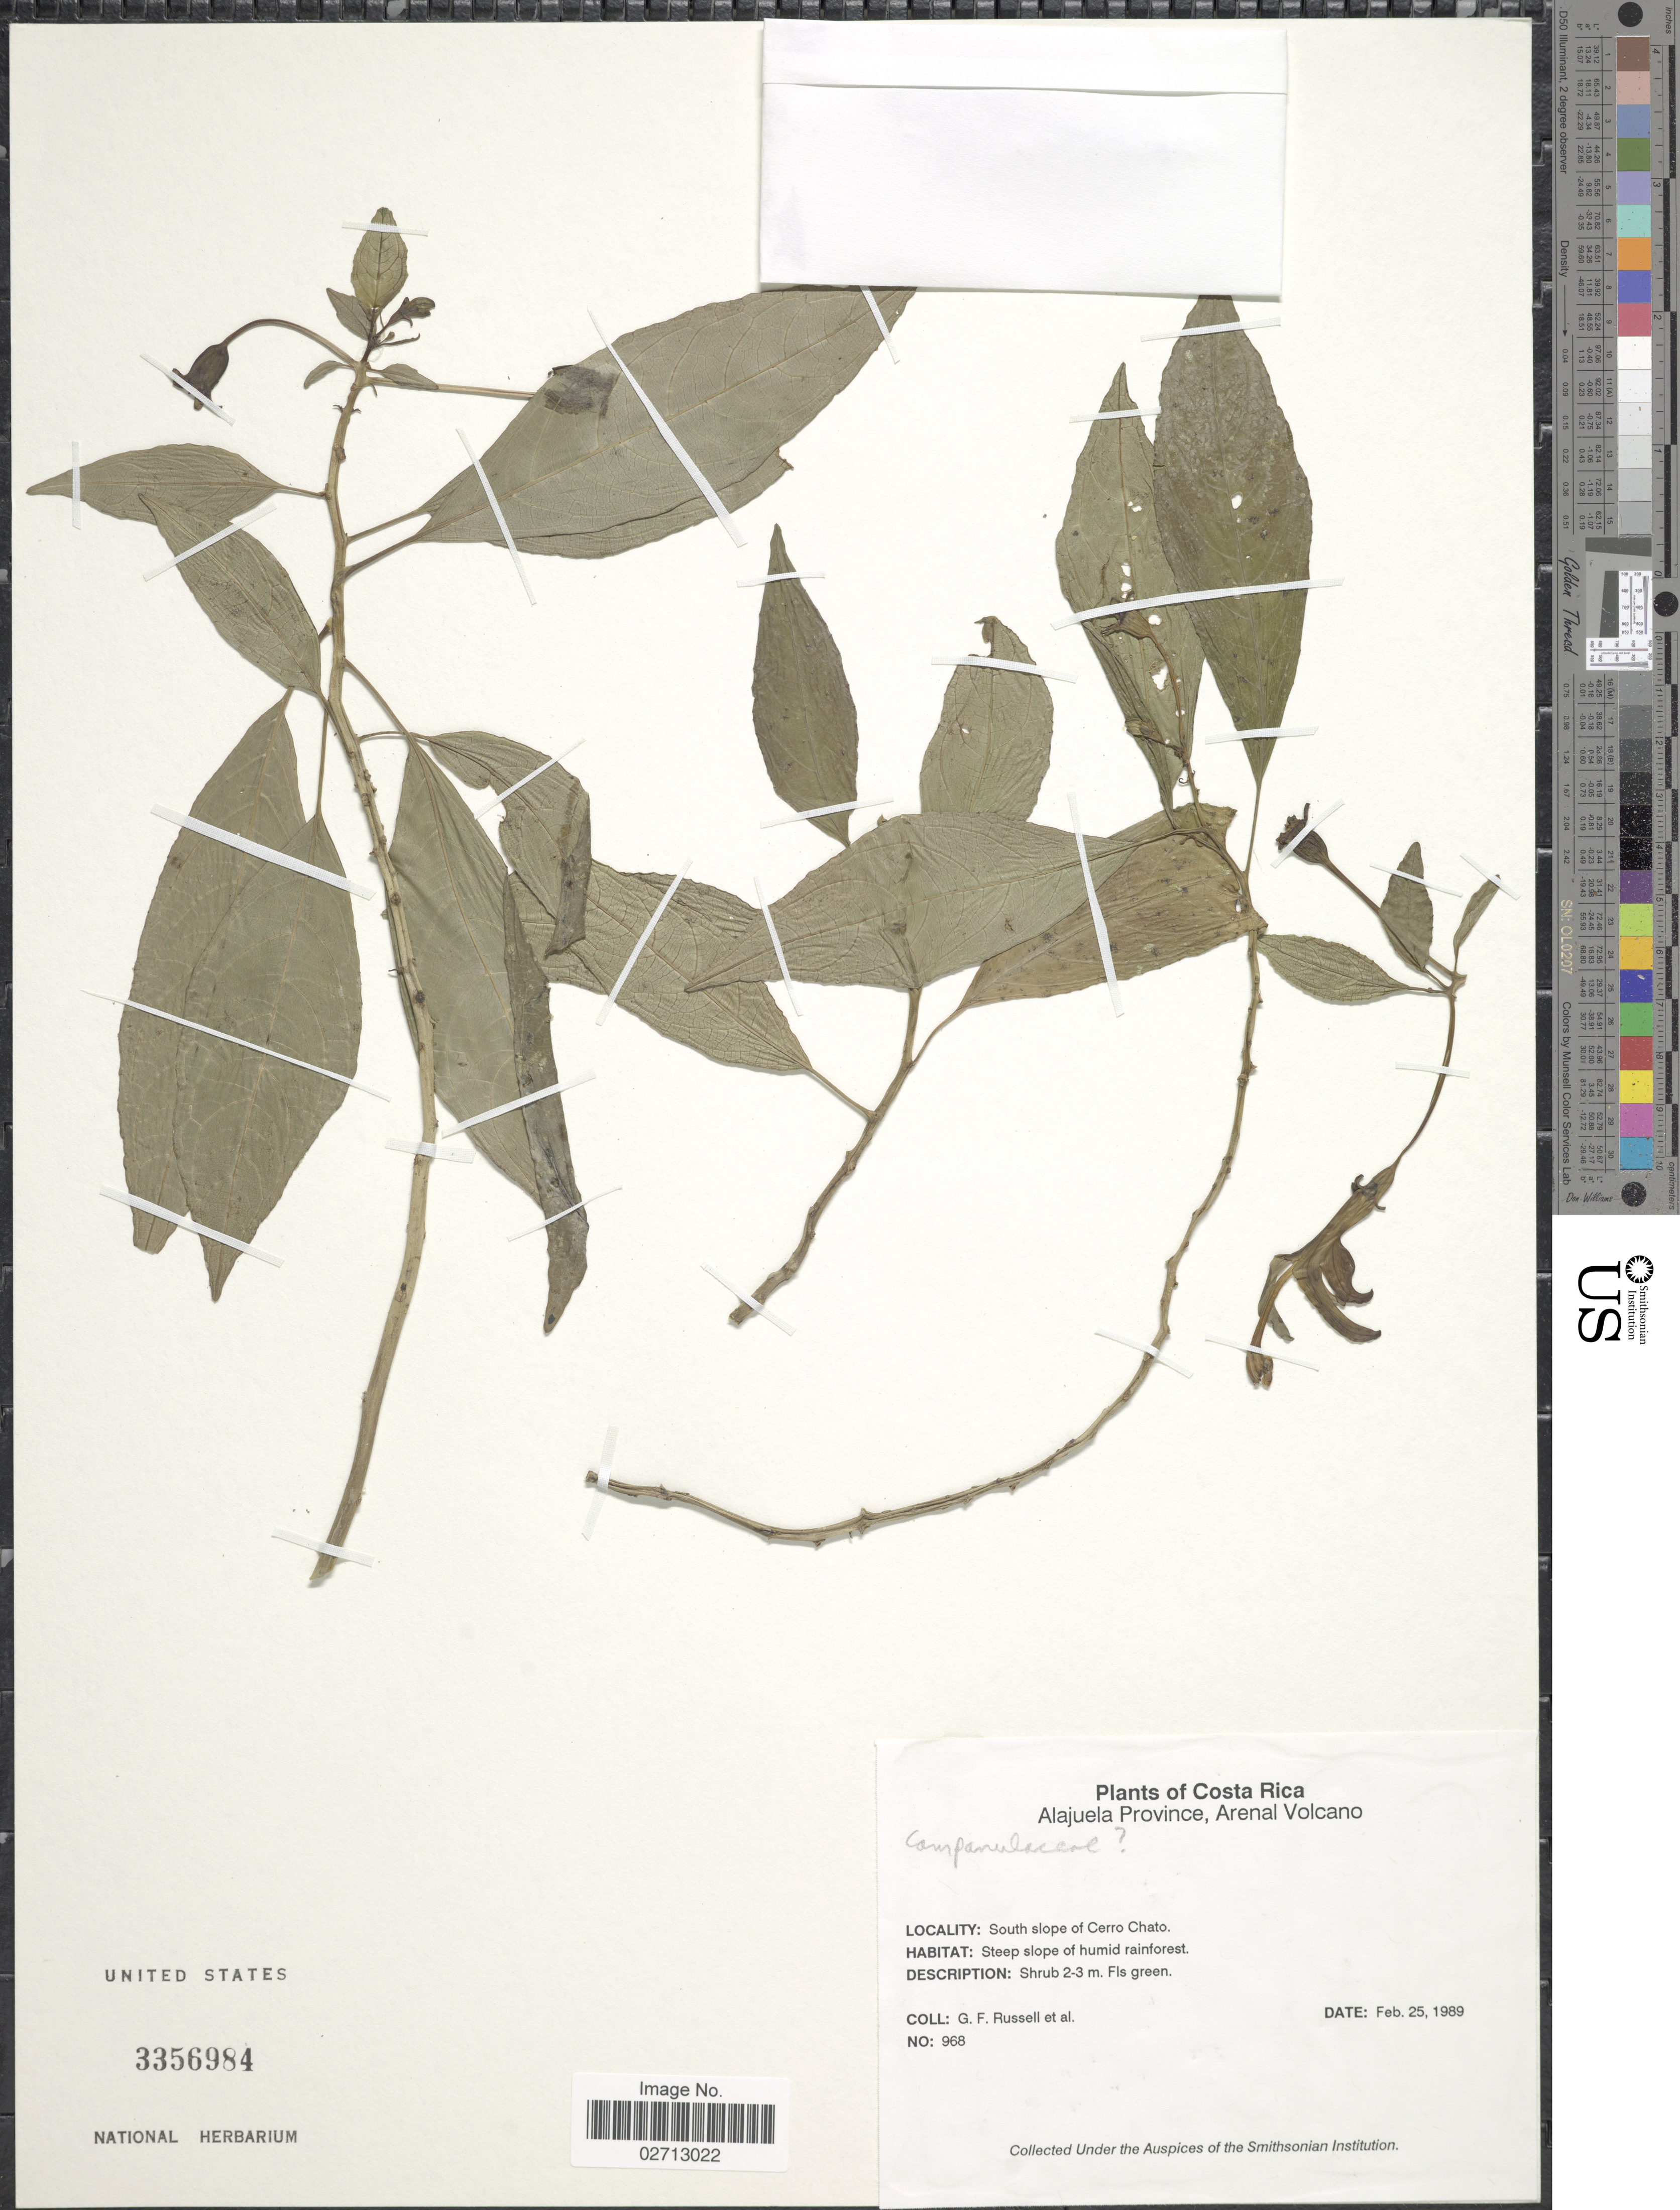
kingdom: Plantae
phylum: Tracheophyta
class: Magnoliopsida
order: Asterales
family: Campanulaceae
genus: Burmeistera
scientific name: Burmeistera sp.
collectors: G. Russell & et al.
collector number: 968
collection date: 1989-02-25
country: Costa Rica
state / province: Alajuela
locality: Arenal Volcano. South slope of Cerro Chato.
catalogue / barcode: US 3356984